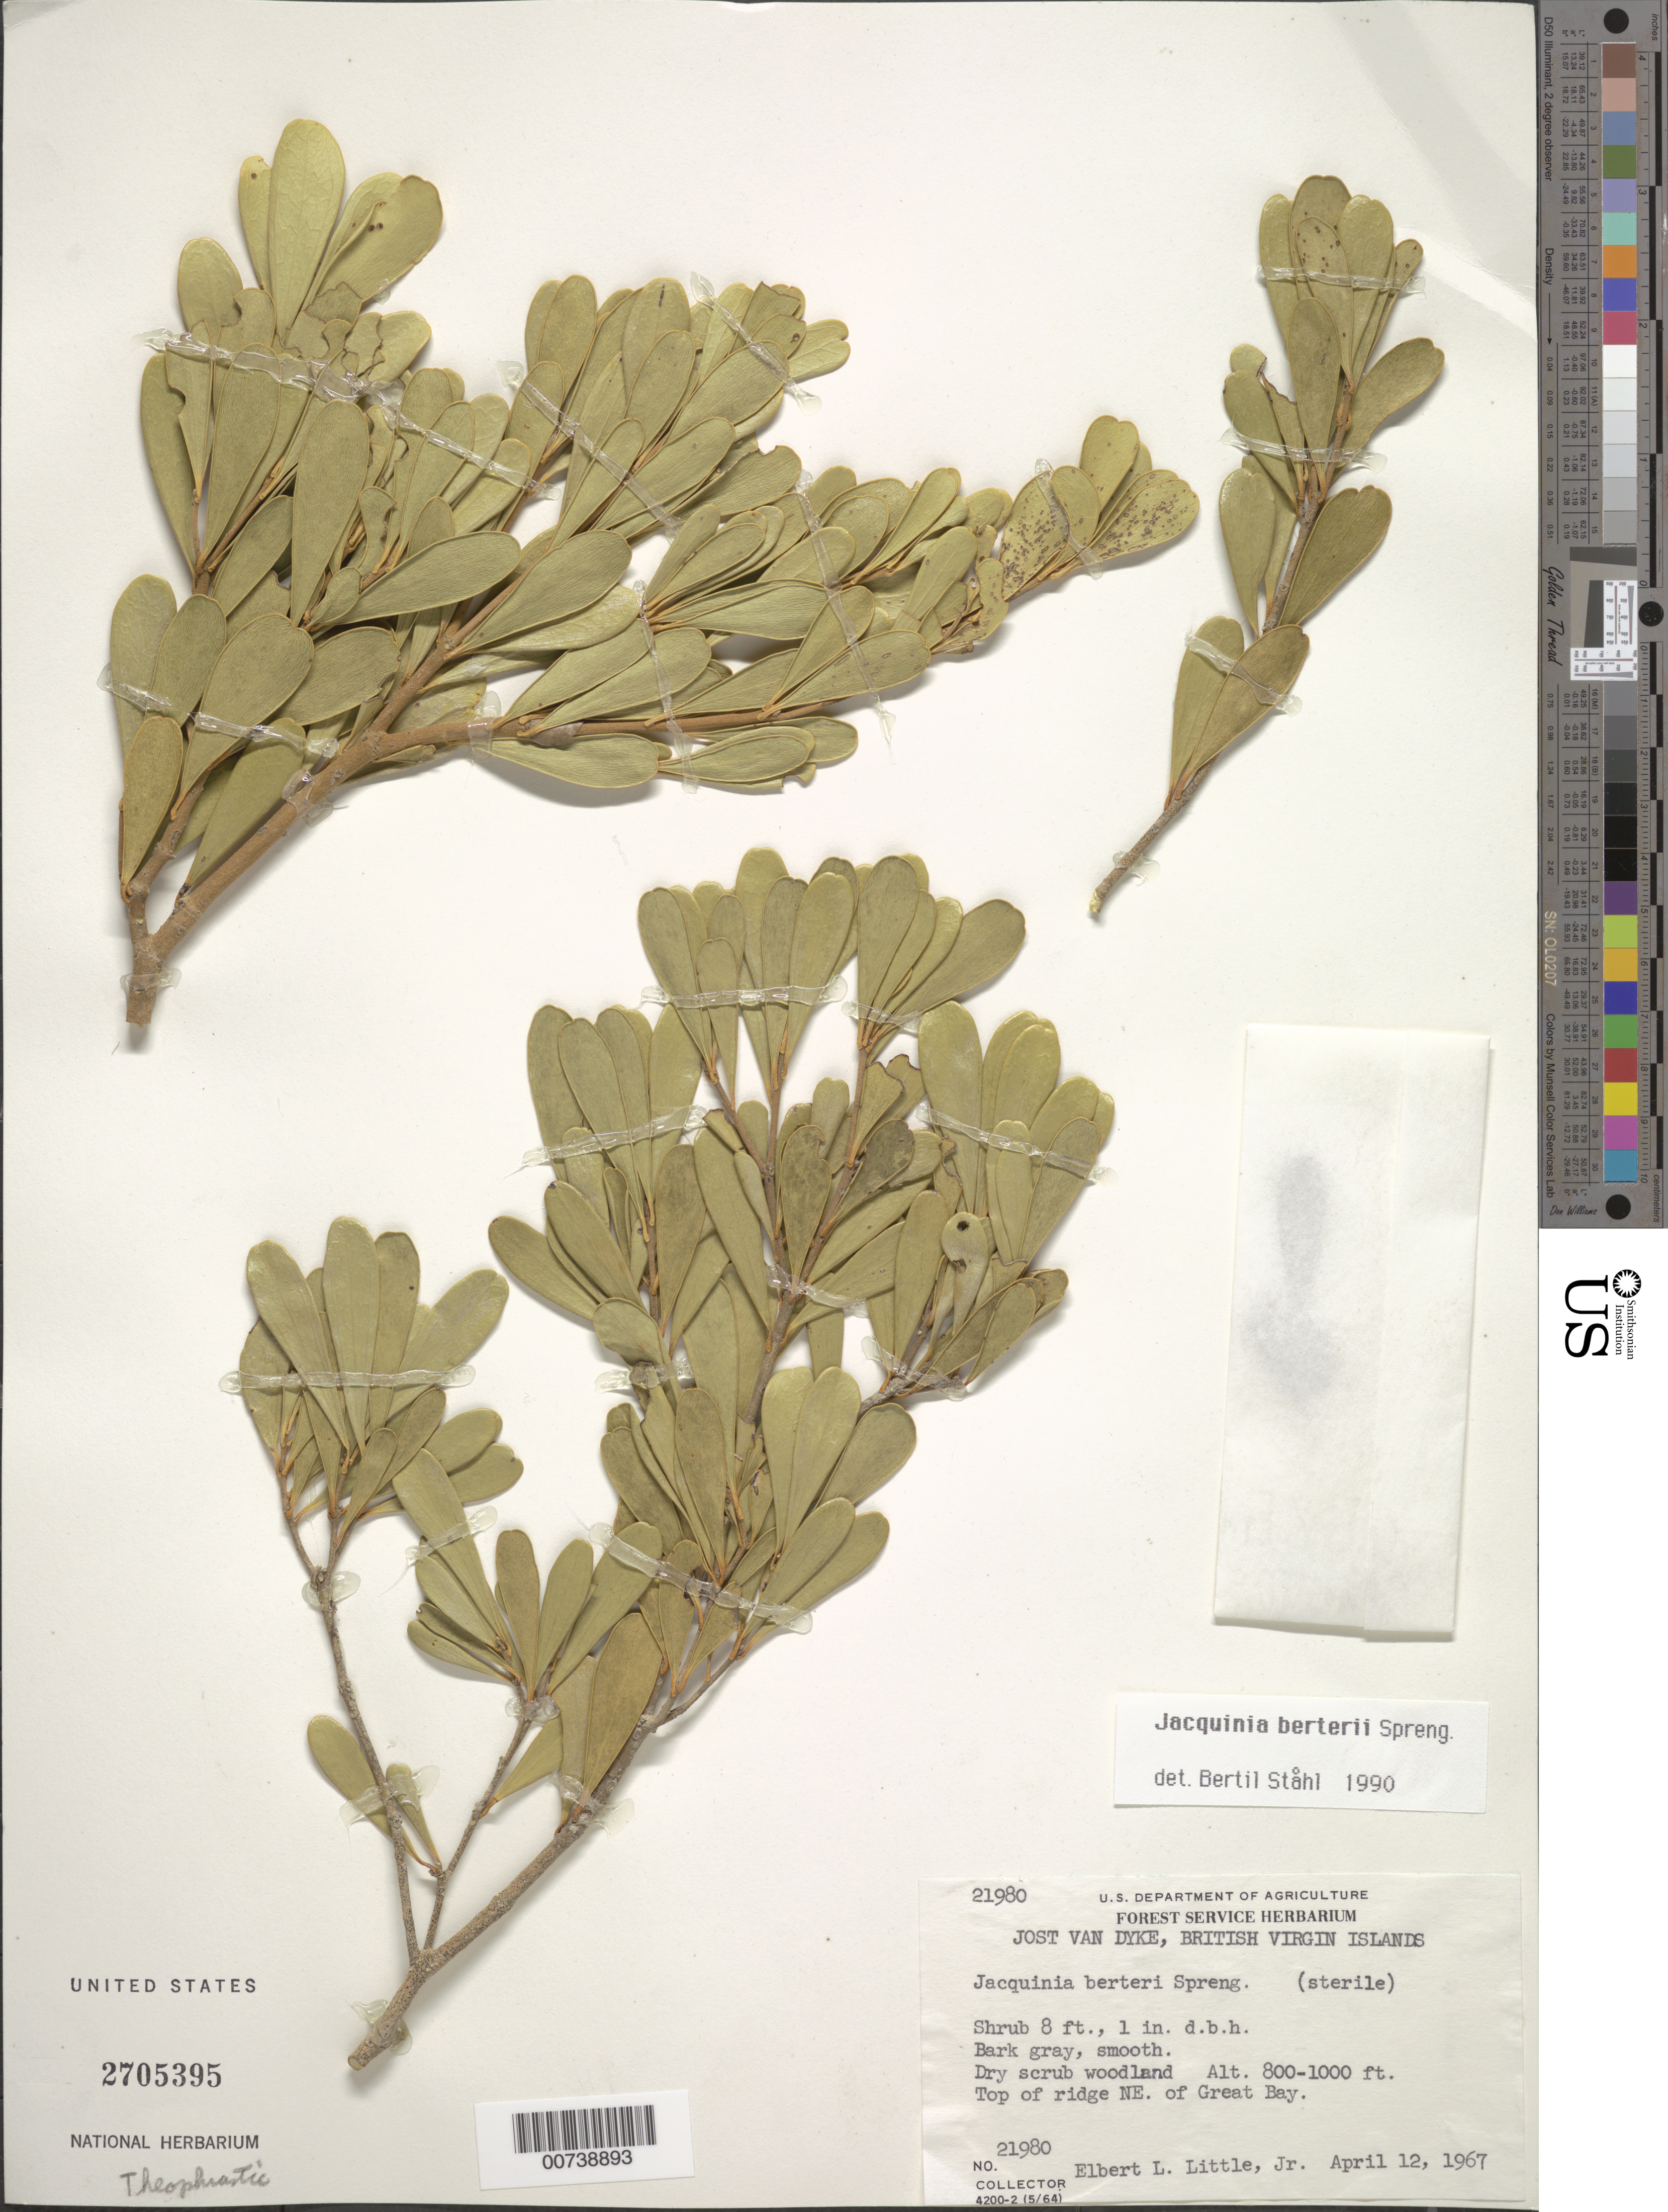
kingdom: Plantae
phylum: Tracheophyta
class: Magnoliopsida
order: Ericales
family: Primulaceae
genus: Jacquinia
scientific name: Jacquinia berteroi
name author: Spreng.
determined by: Ståhl, B.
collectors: E. L. Little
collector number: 21980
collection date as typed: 12 Apr 1967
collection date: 1967-04-12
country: British Virgin Islands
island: Jost Van Dyke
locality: Top of ridge NE of Great Bay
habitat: Dry scrub woodland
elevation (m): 244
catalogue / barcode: US 2705395